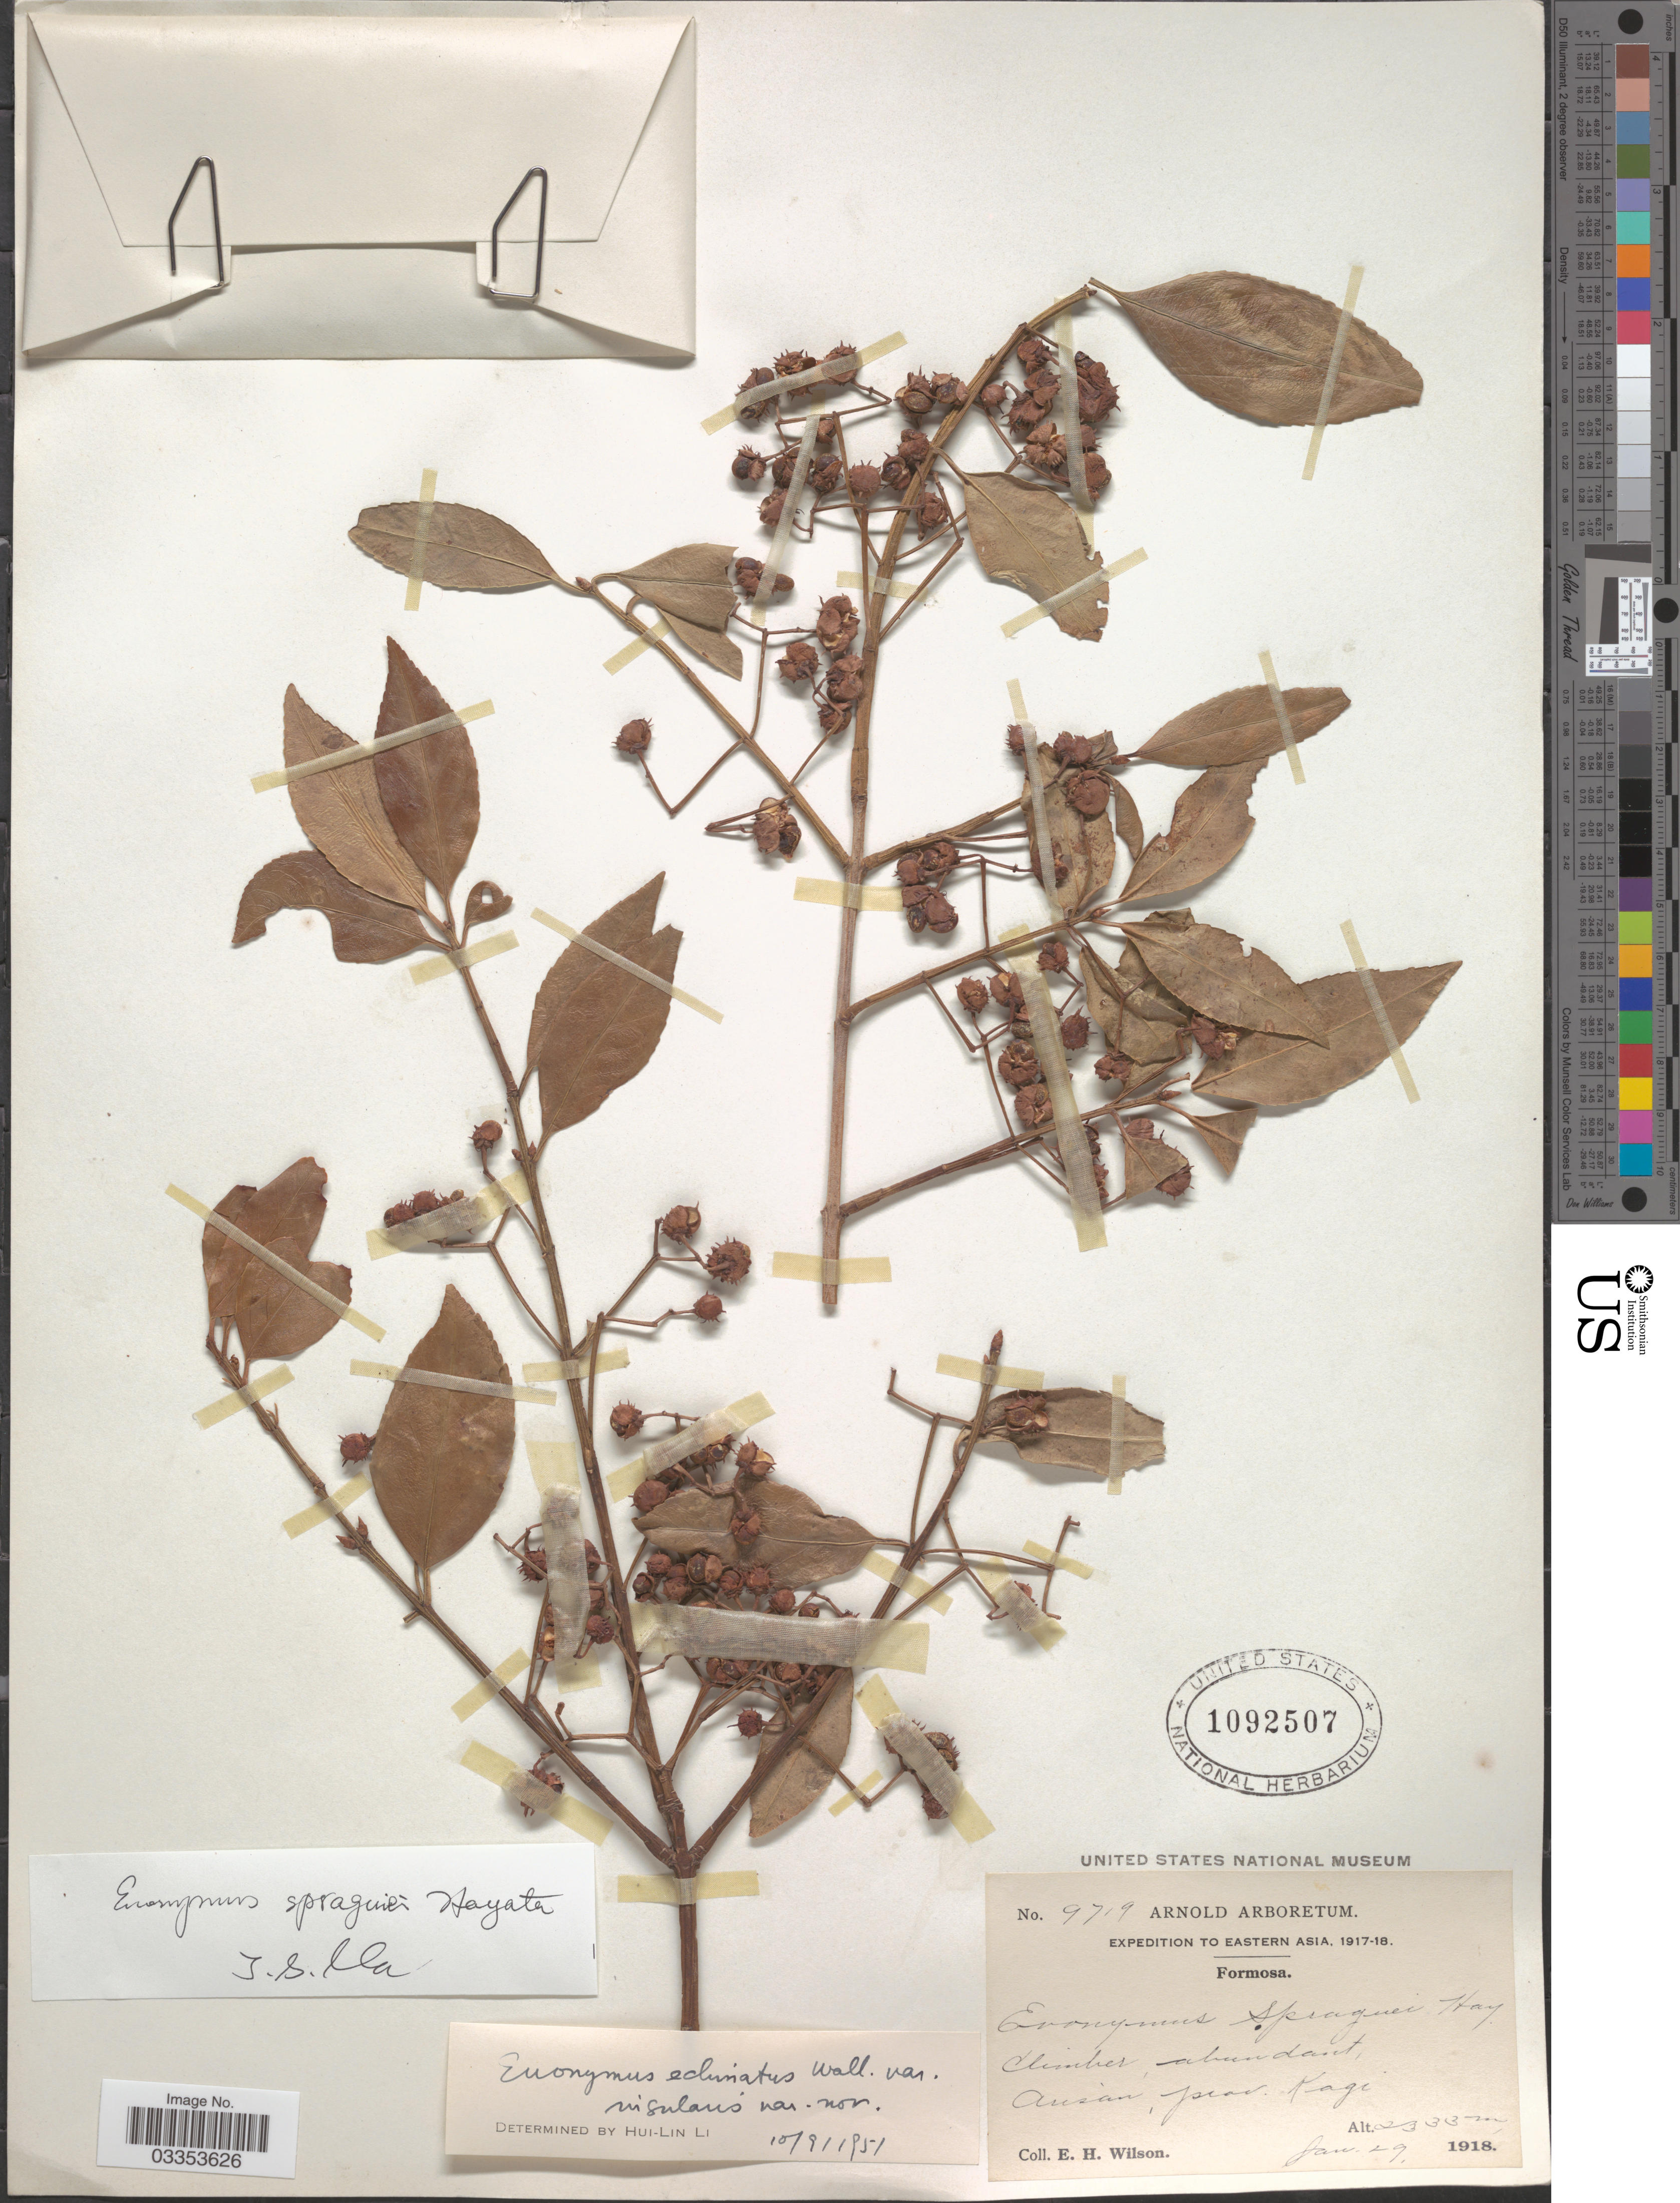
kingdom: Plantae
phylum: Tracheophyta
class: Magnoliopsida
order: Celastrales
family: Celastraceae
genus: Euonymus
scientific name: Euonymus spraguei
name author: Hayata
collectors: E. Wilson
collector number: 9719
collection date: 1918-01-29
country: Taiwan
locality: Eastern Asia. Formosa. Arisan, prov. Kagi.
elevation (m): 2333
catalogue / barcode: US 1092507